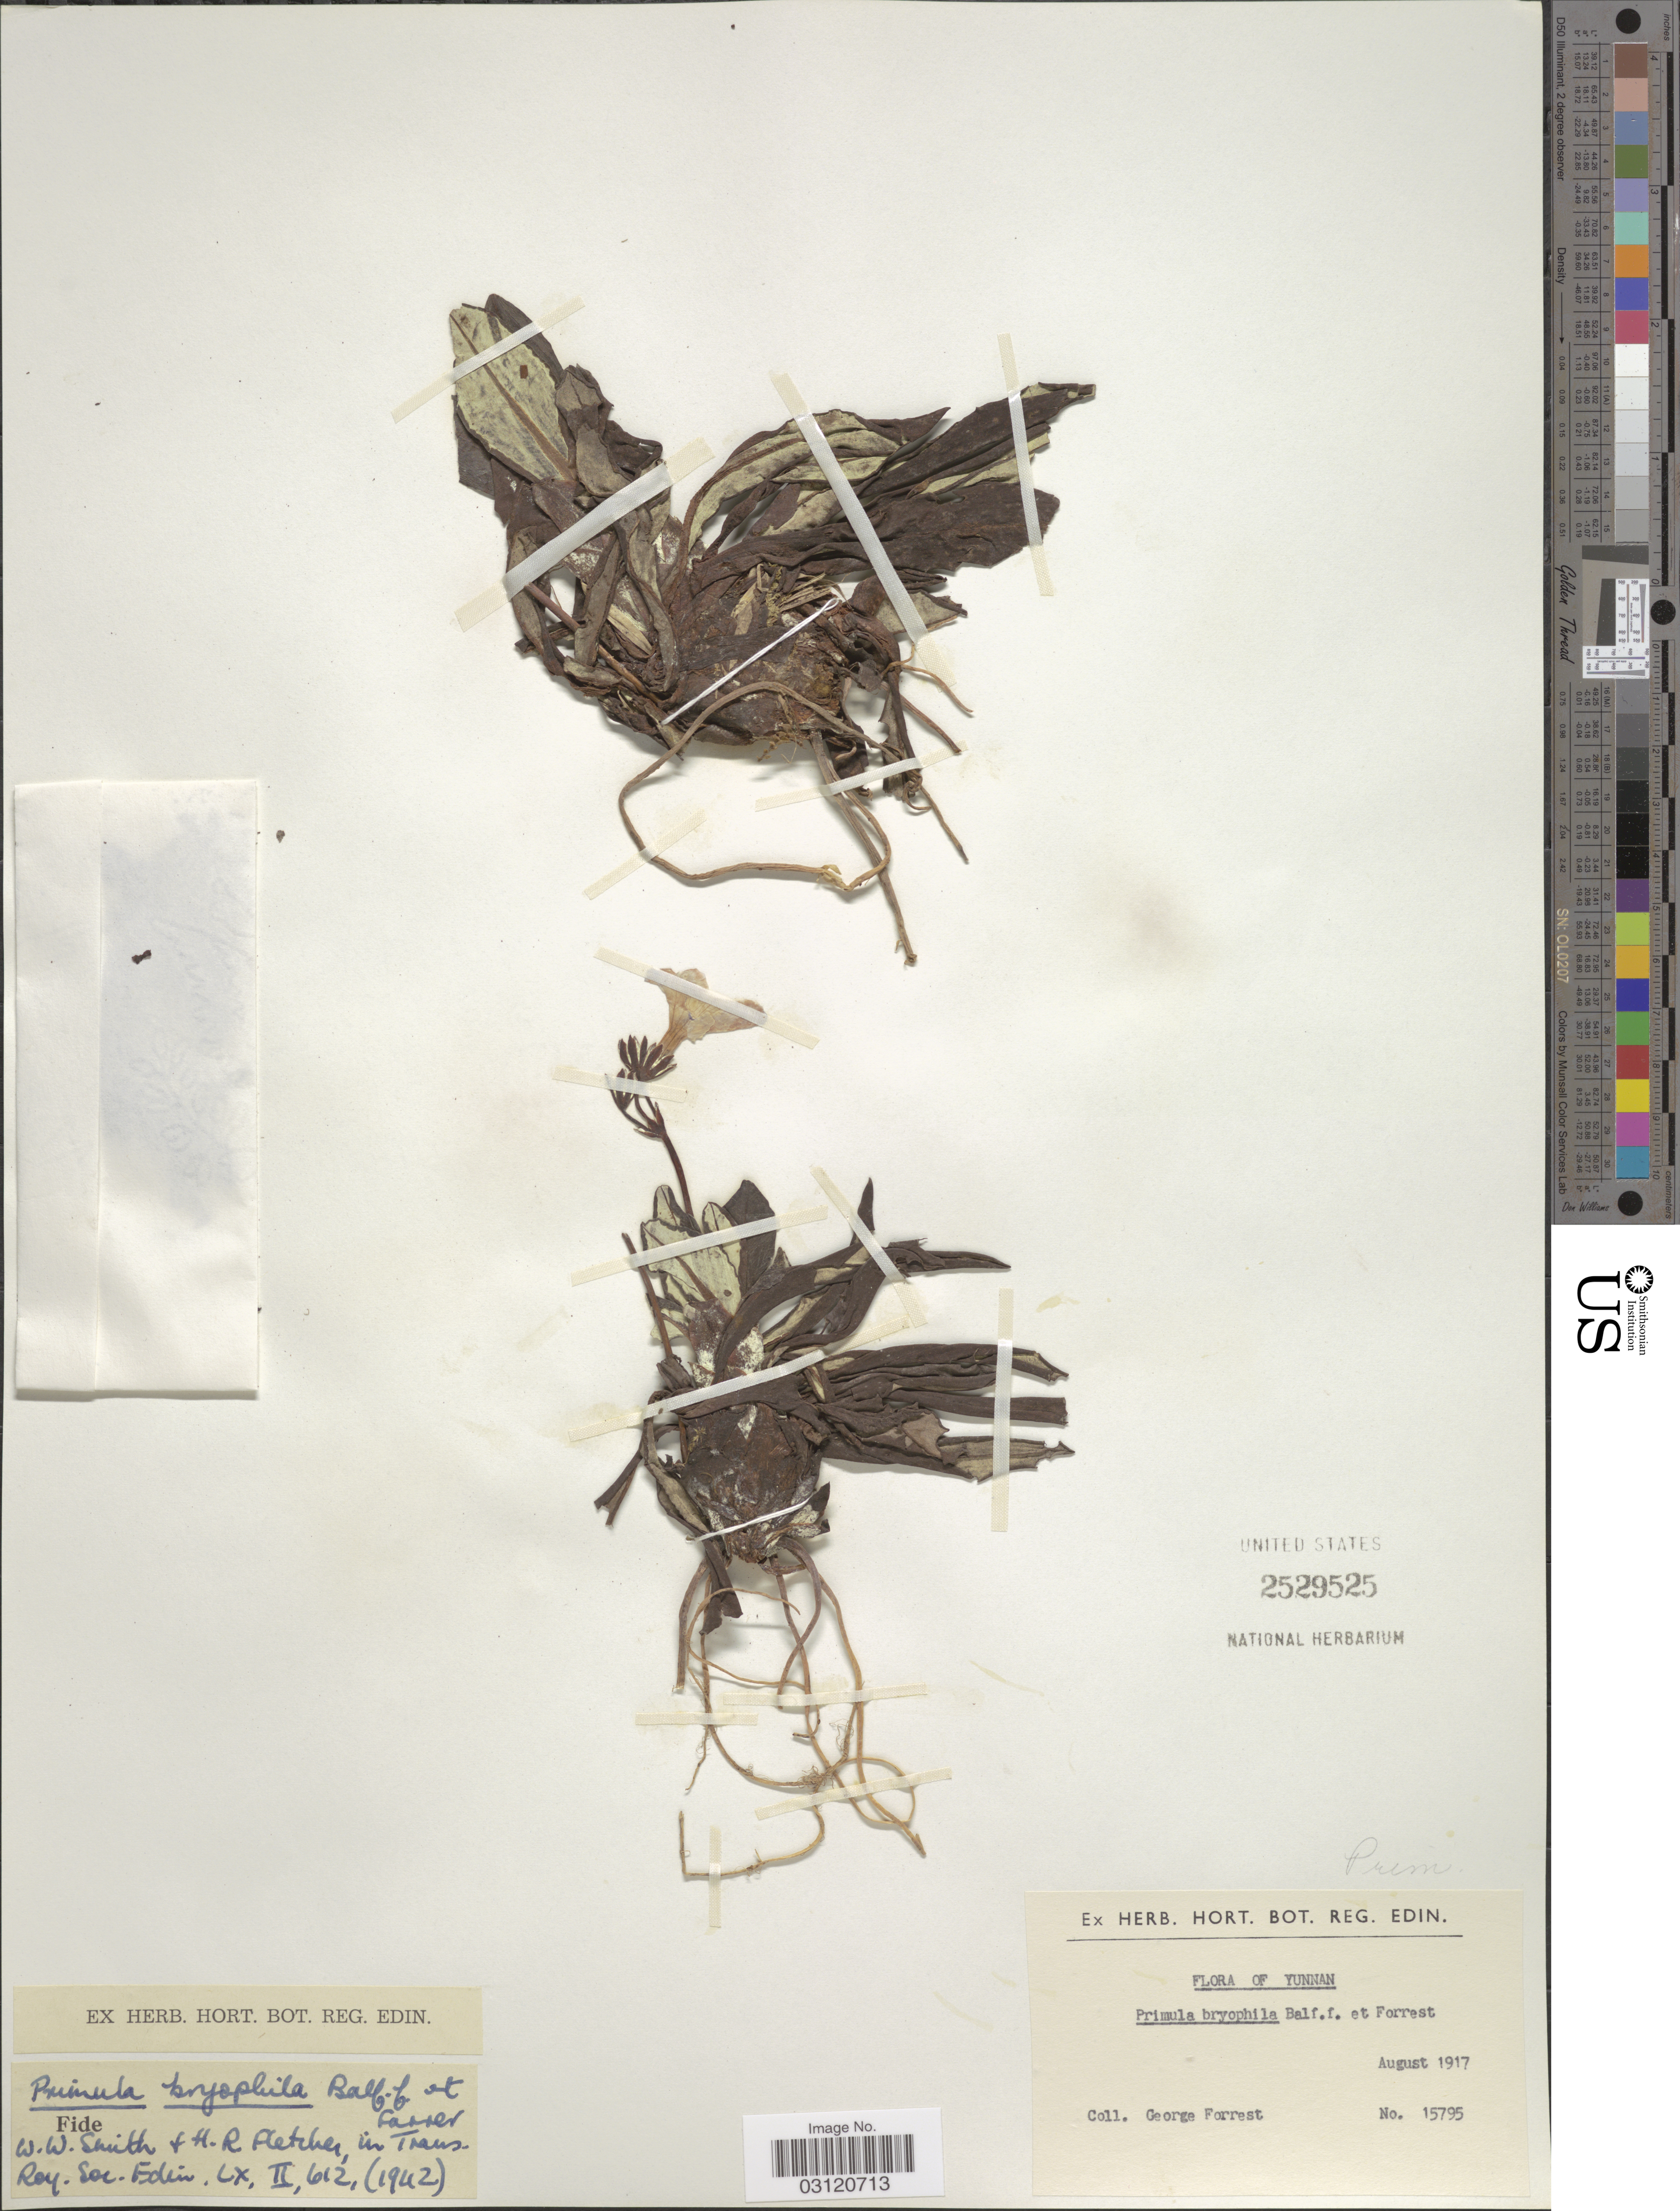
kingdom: Plantae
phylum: Tracheophyta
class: Magnoliopsida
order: Ericales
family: Primulaceae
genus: Primula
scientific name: Primula bryophila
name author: Balf. f. & Farrer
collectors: G. Forrest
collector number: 15795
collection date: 1917-08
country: China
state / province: Yunnan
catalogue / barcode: US 2529525